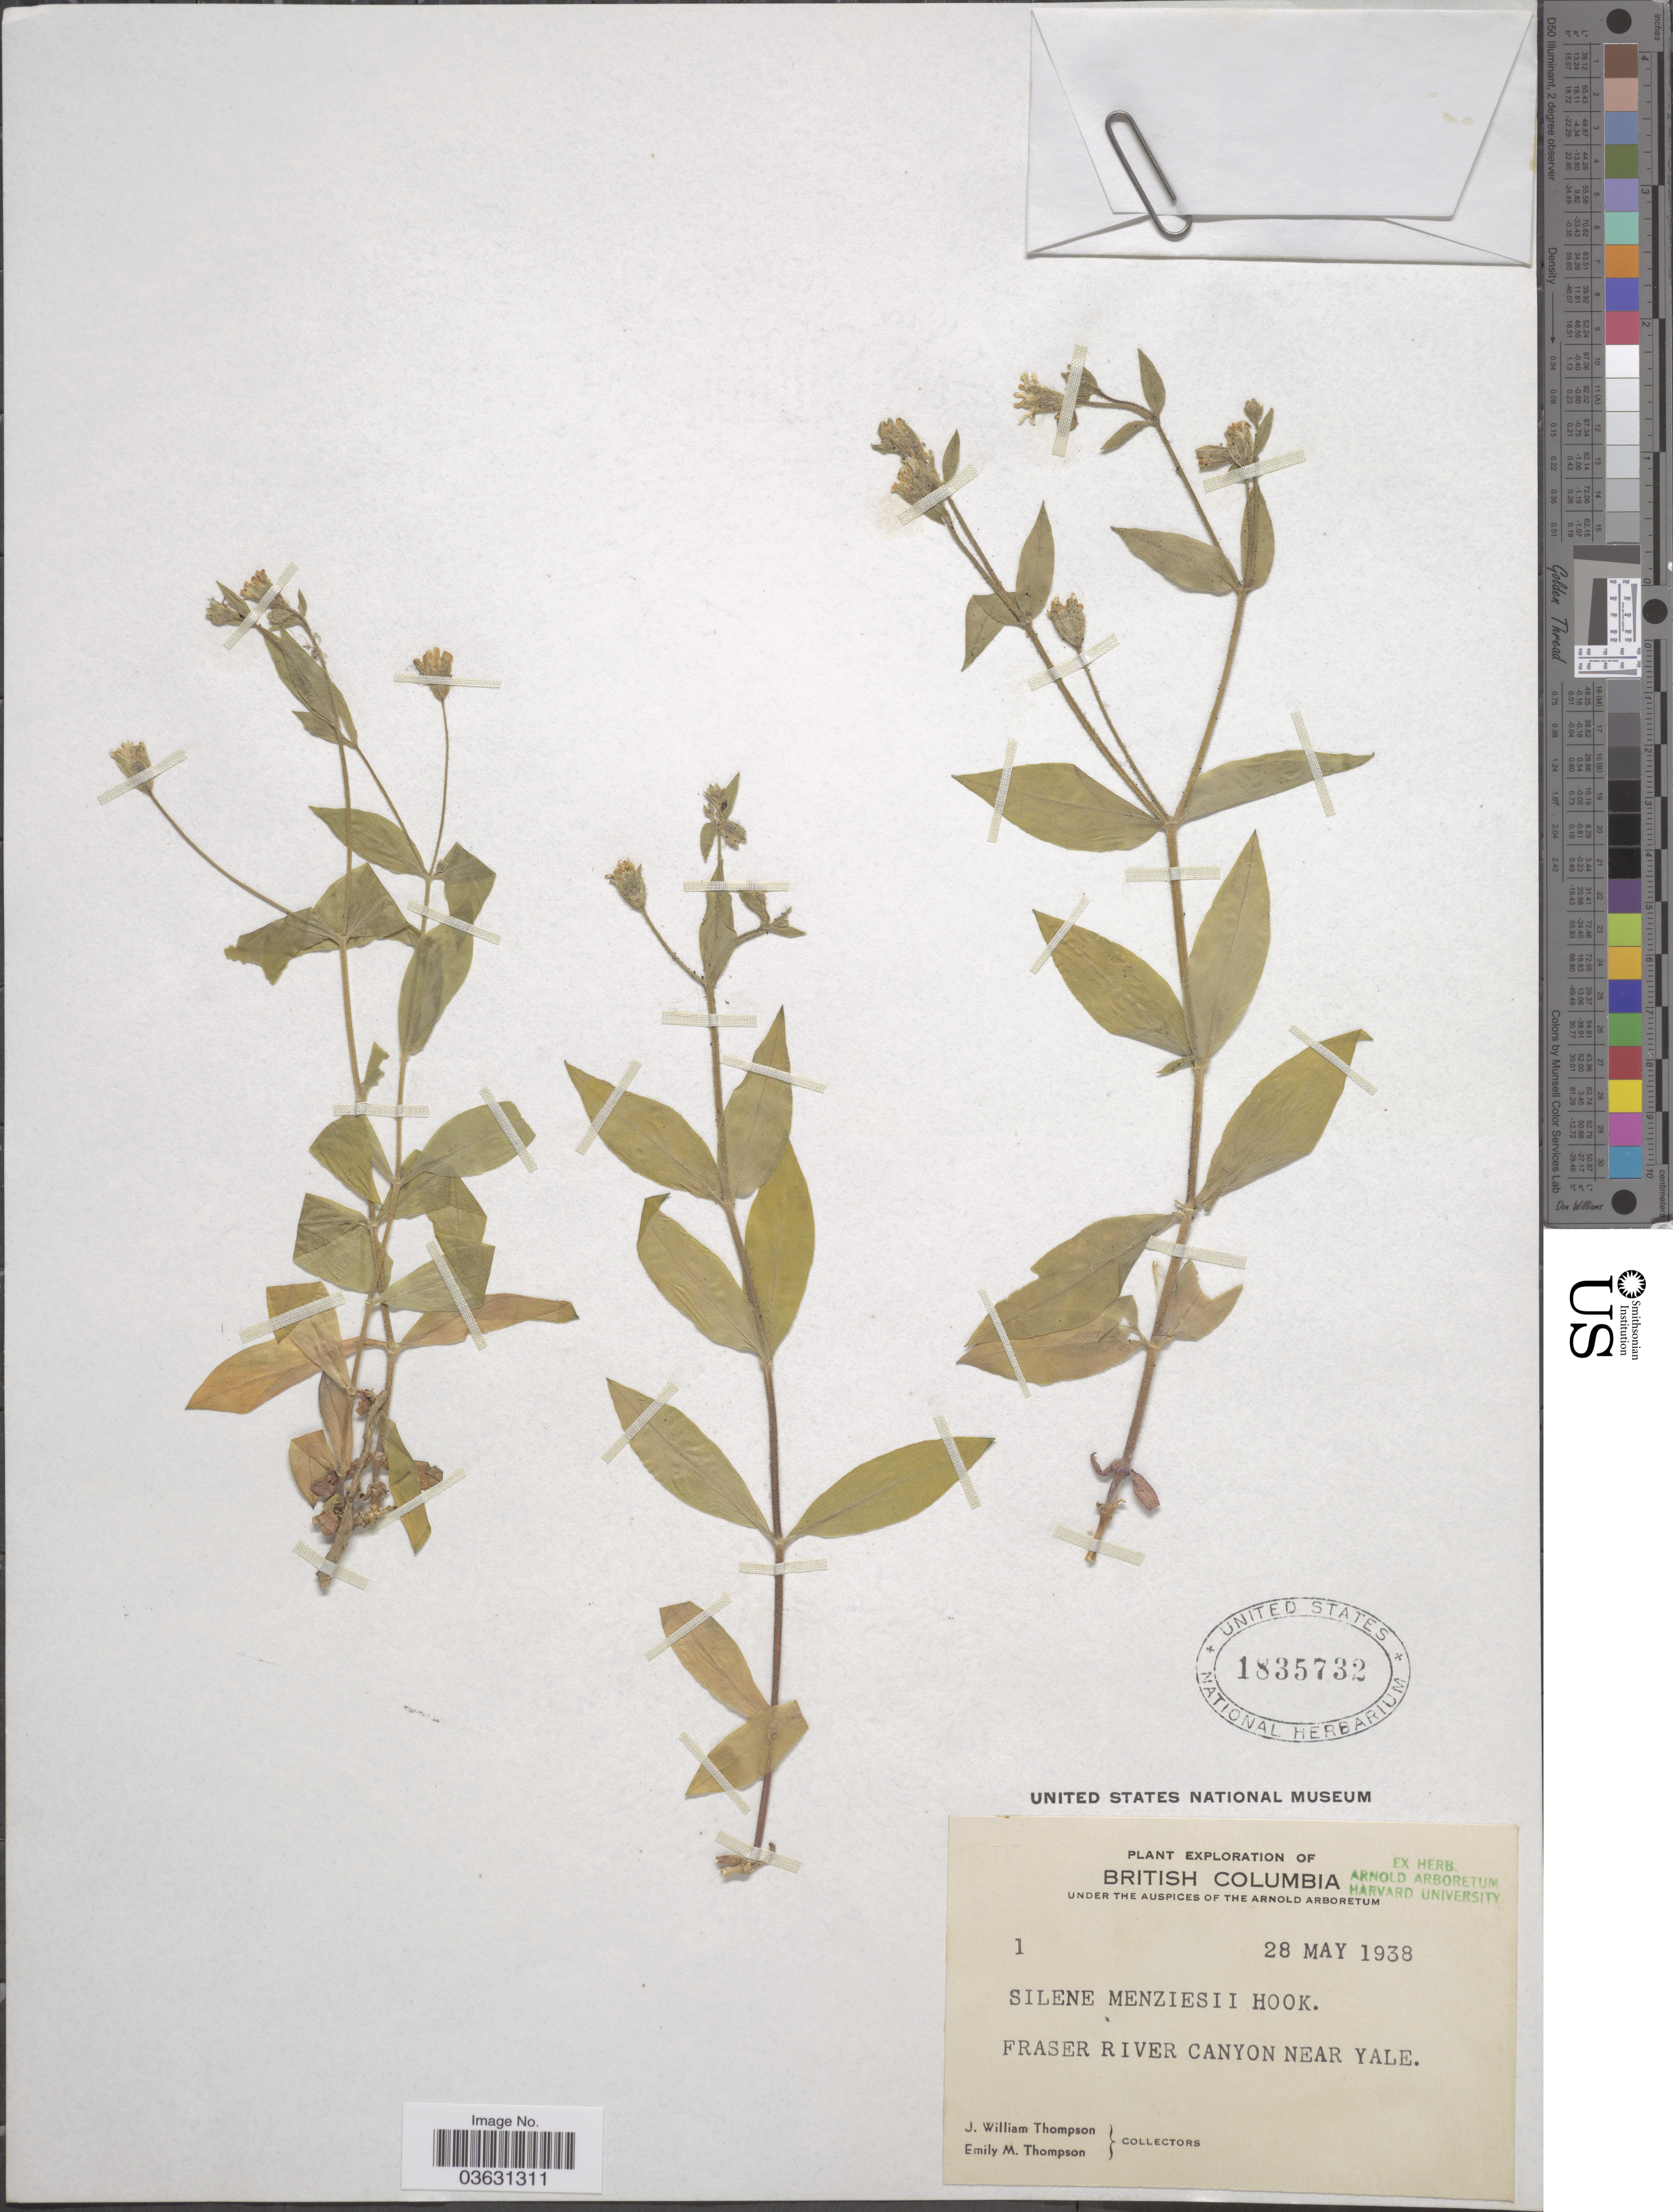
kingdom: Plantae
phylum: Tracheophyta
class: Magnoliopsida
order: Caryophyllales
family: Caryophyllaceae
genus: Silene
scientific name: Silene menziesii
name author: Hook.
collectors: J. W. Thompson & E. M. Thompson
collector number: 1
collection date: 1938-05-28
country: Canada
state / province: British Columbia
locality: Frasier River Canyon near Yale.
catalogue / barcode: US 1835732